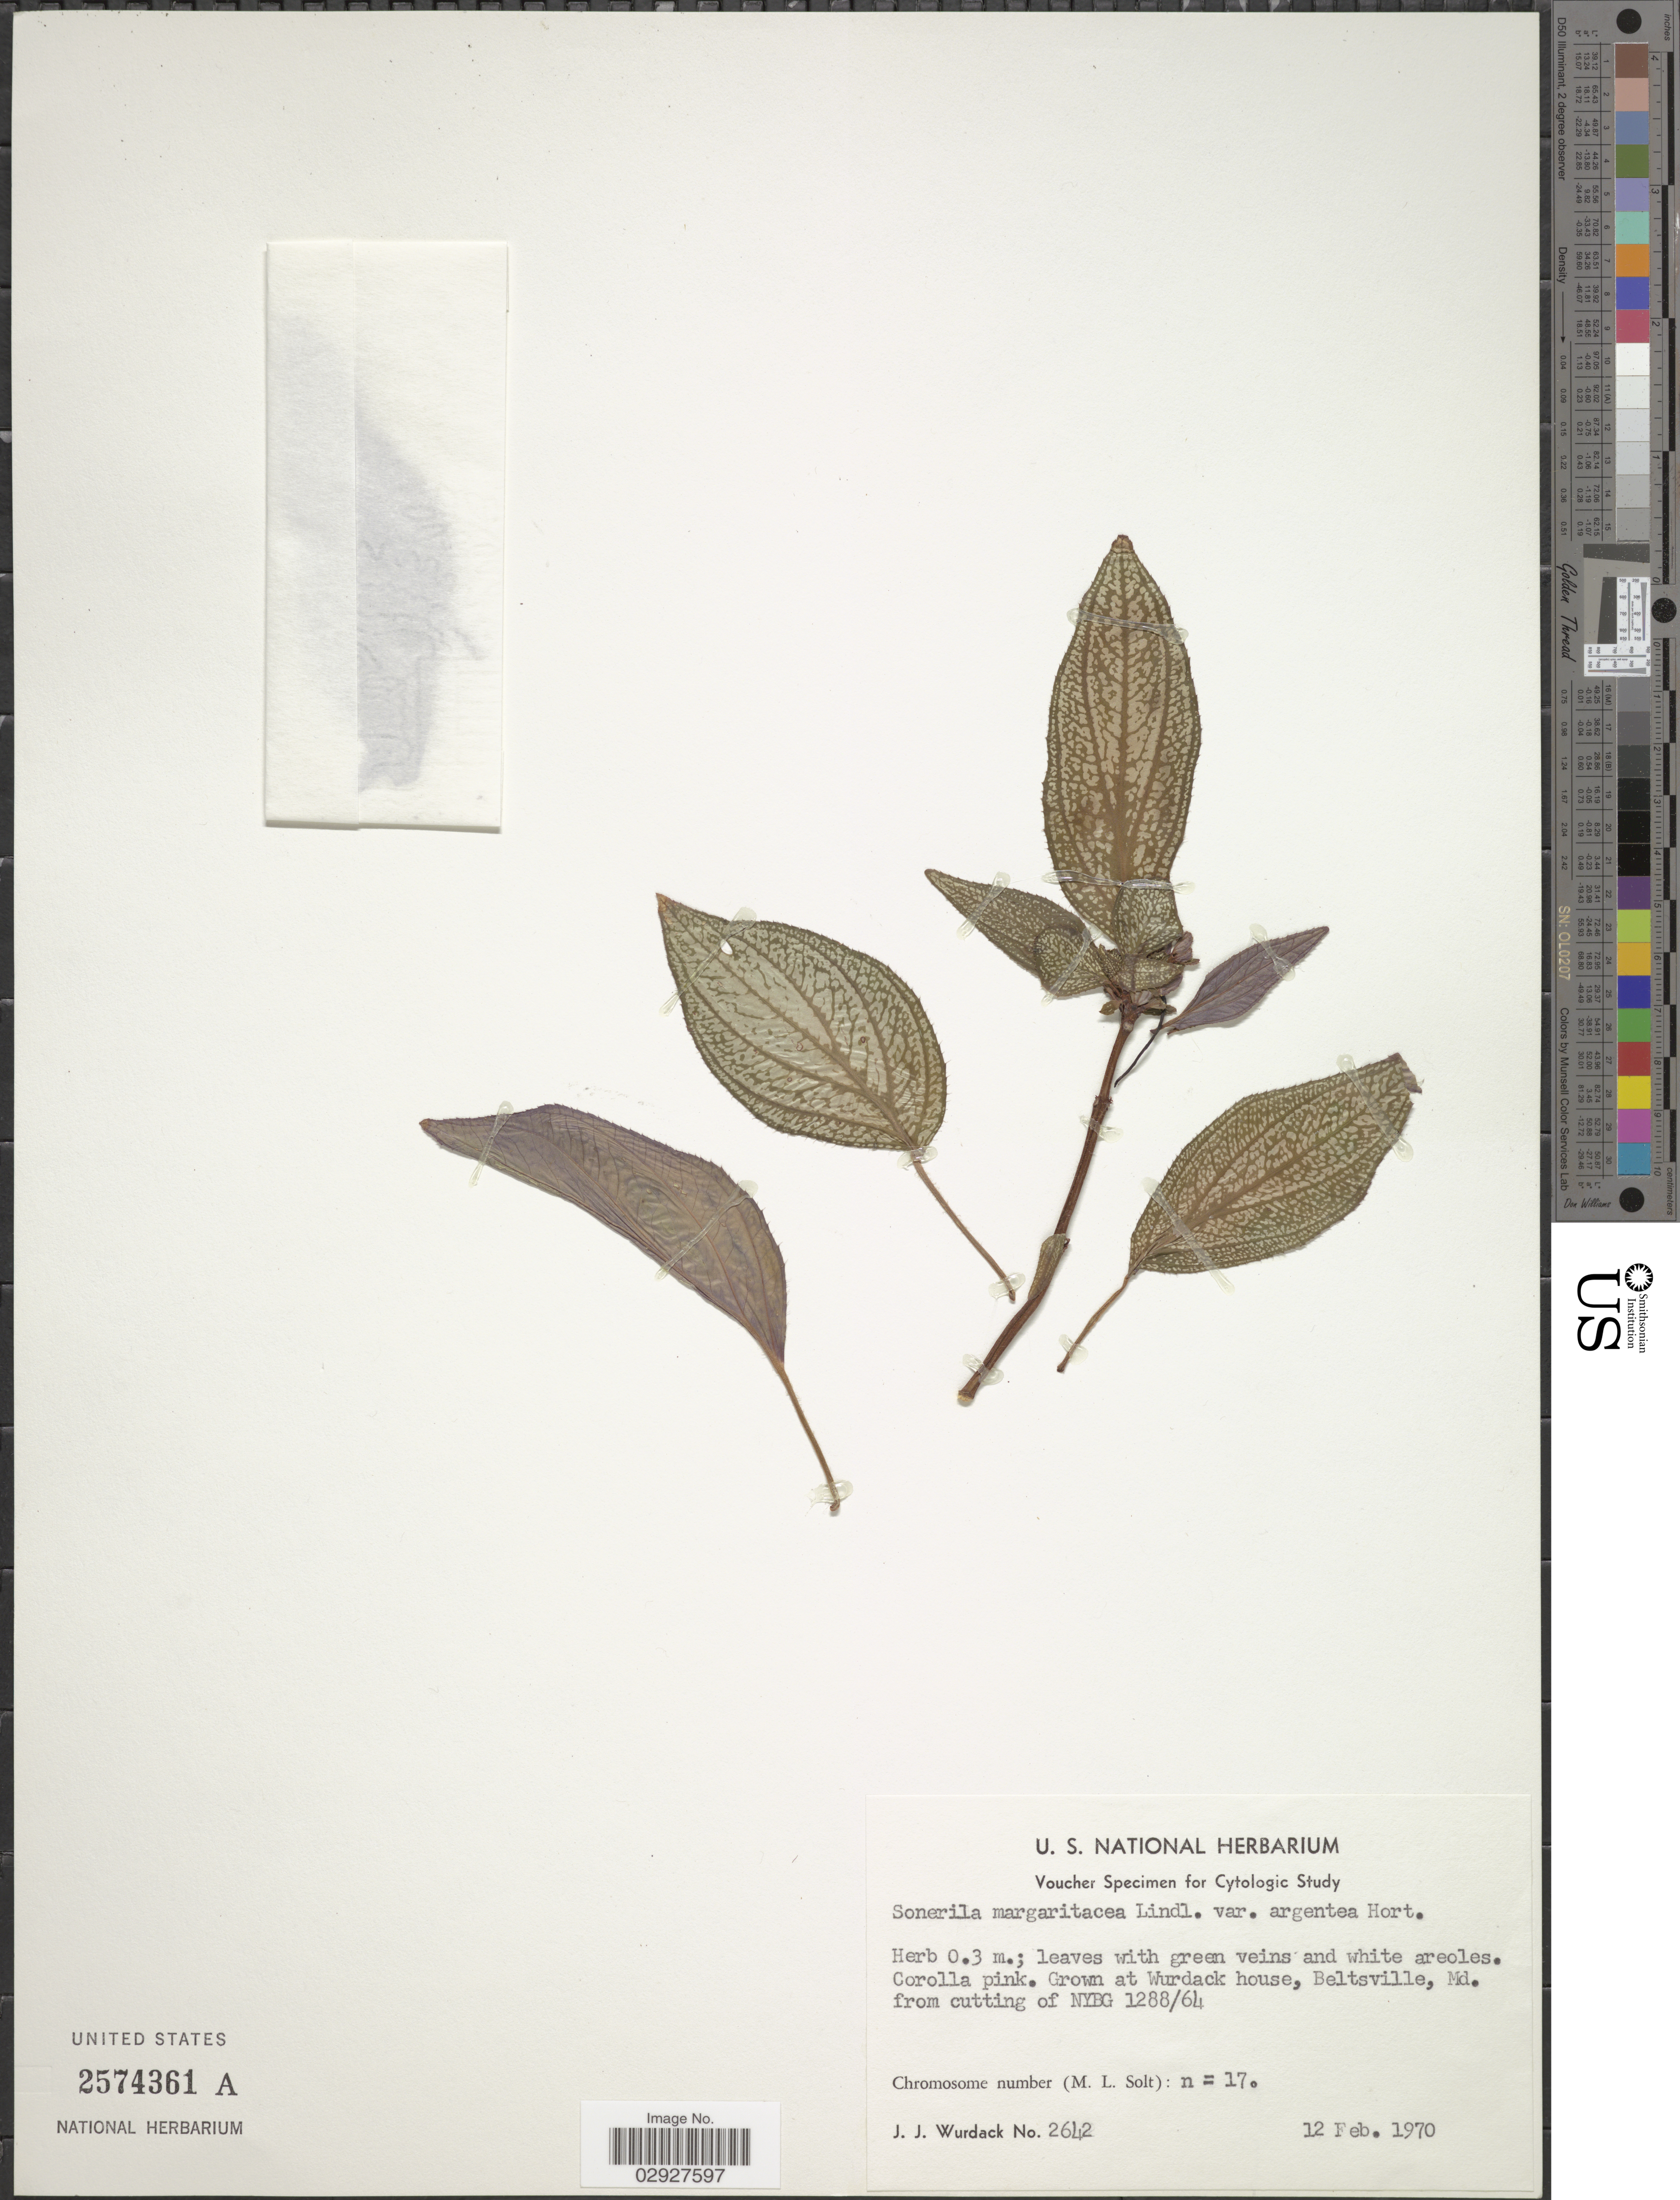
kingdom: Plantae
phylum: Tracheophyta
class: Magnoliopsida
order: Myrtales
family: Melastomataceae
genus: Sonerila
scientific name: Sonerila margaritacea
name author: Lindl.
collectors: J. J. Wurdack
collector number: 2642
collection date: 1970-02-12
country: United States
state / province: Maryland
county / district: Prince George's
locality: Grown at Wurdack house, Beltsville, Md.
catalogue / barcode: US 2574361A